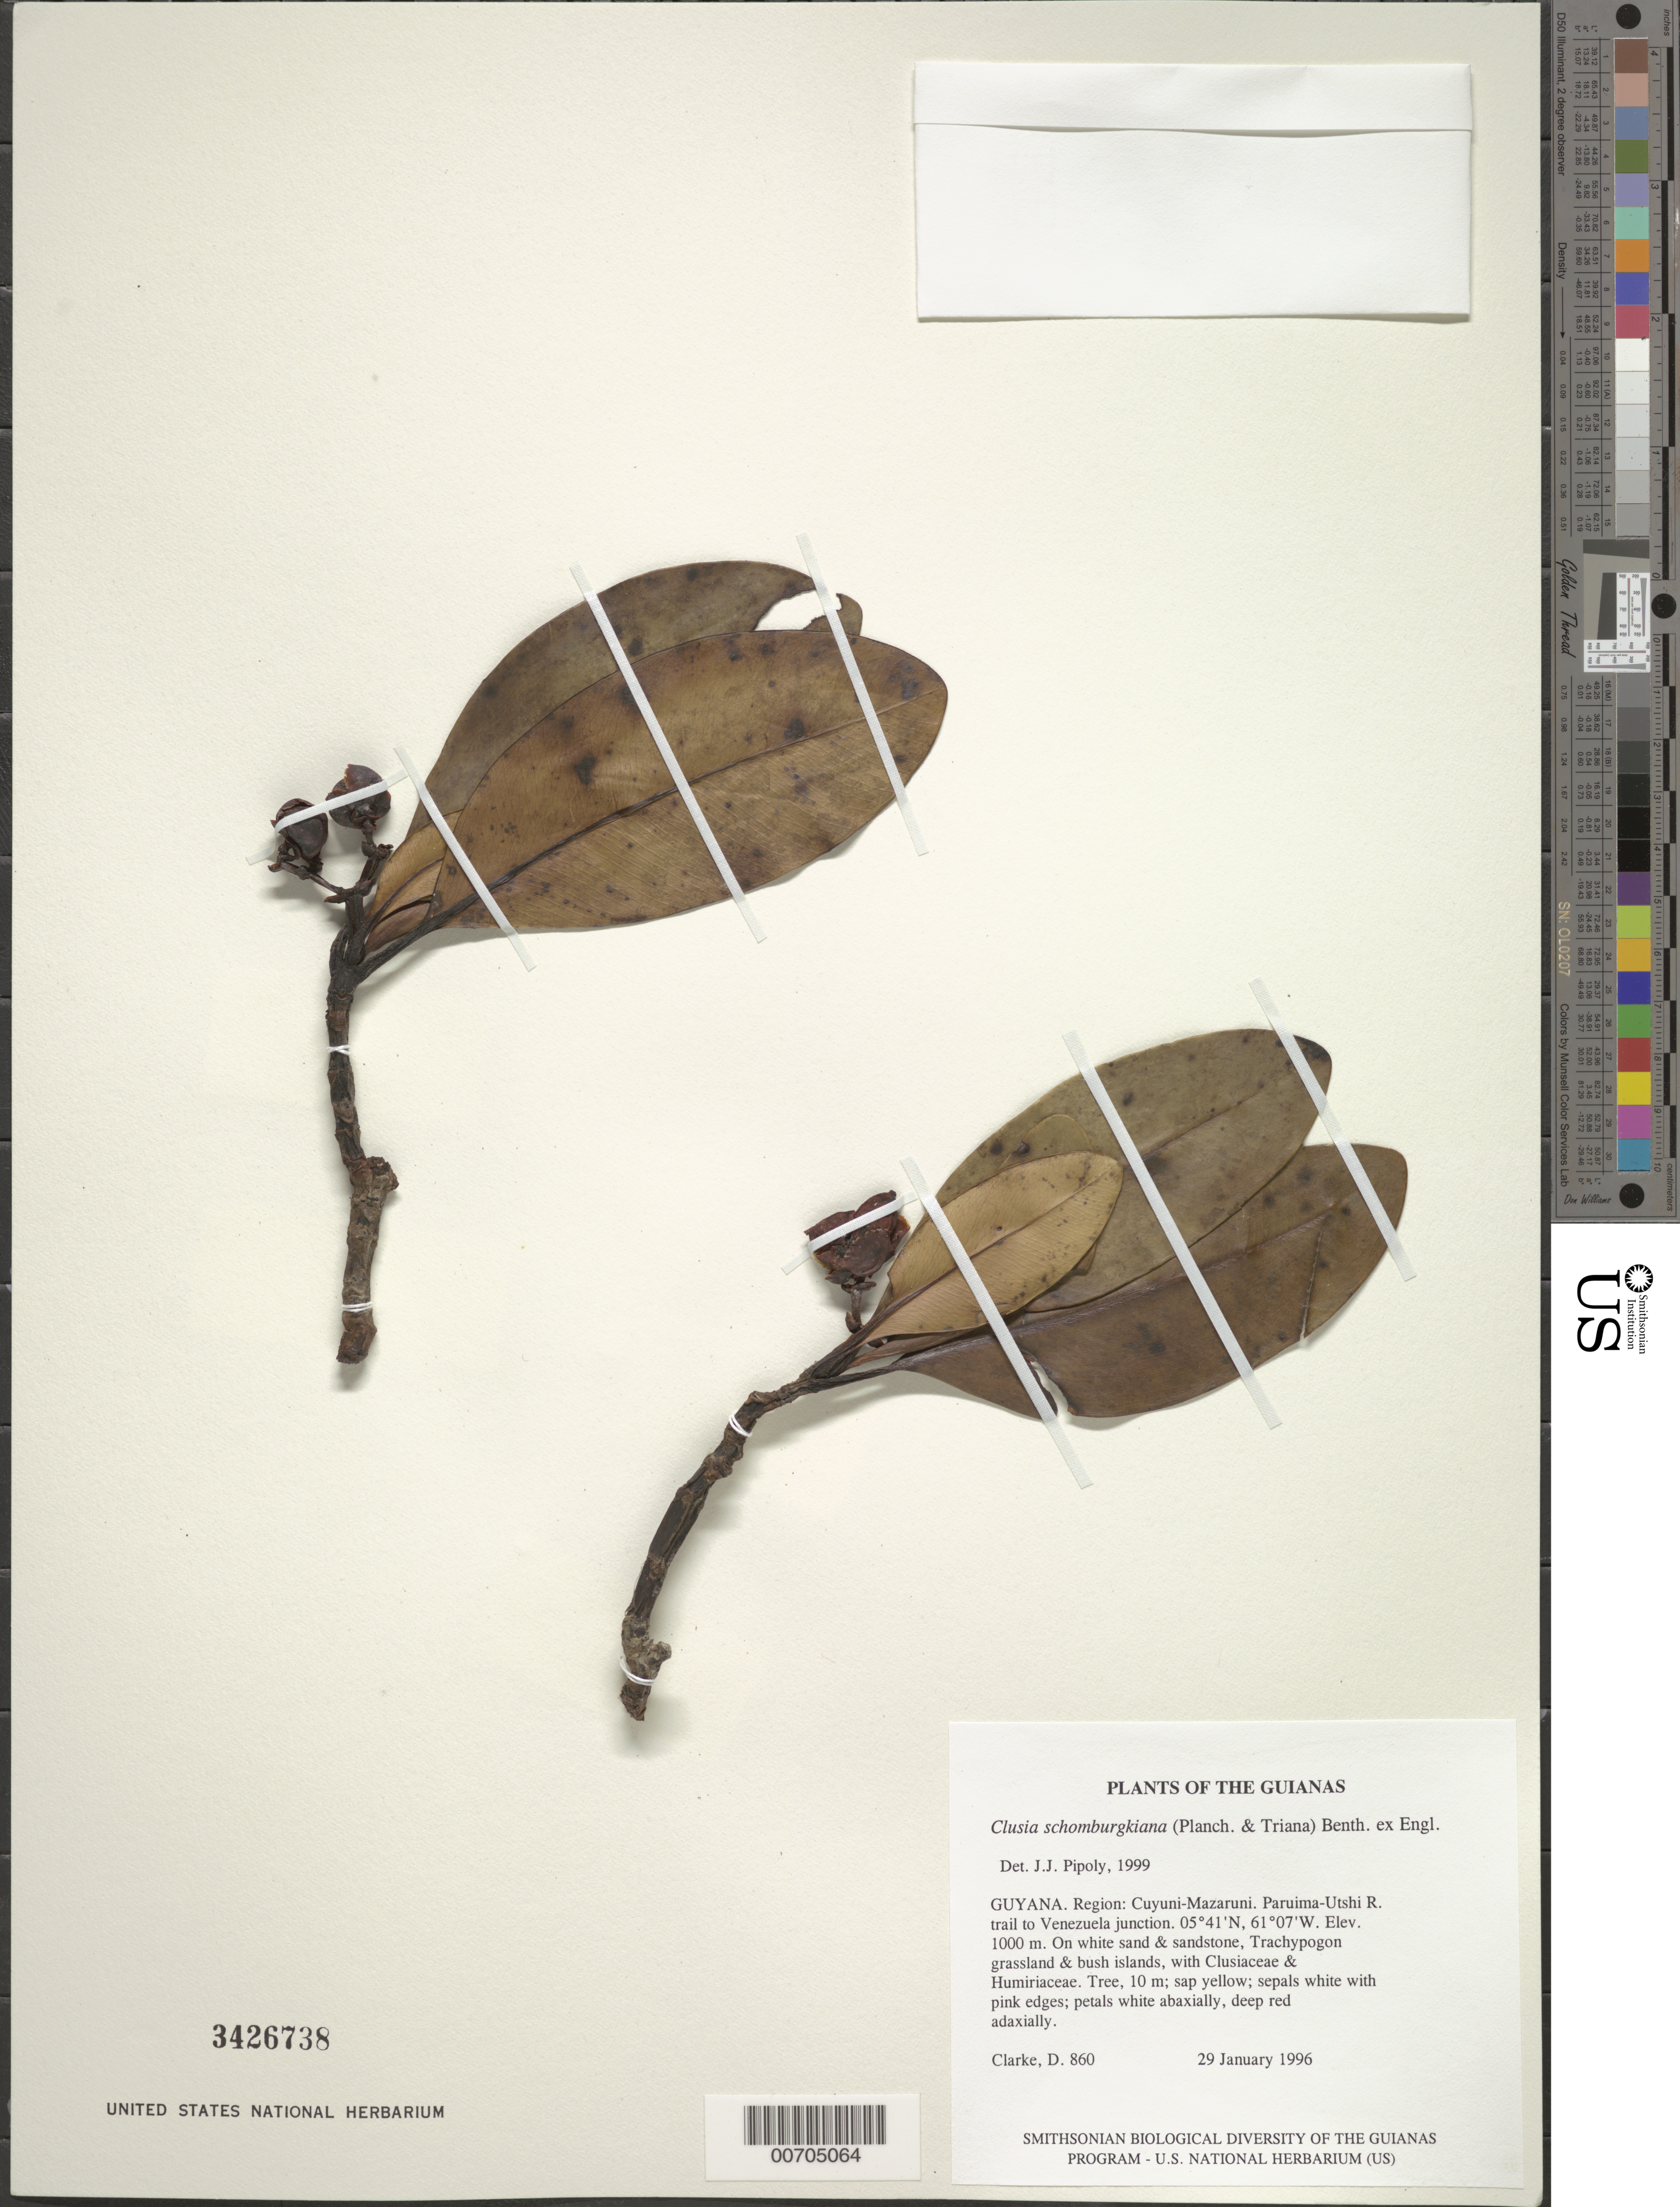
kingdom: Plantae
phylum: Tracheophyta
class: Magnoliopsida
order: Malpighiales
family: Clusiaceae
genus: Clusia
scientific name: Clusia schomburgkiana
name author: (Planch. & Triana) Benth. ex Engl.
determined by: Pipoly, J. J., III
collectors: H. D. Clarke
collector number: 860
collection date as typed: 29 January 1996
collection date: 1996-01-29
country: Guyana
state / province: Cuyuni-Mazaruni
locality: Paruima-Utshi R. trail to Venezuela junction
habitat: On white sand & sandstone, Trachypogon grassland & bush islands, with Clusiaceae & Humiriaceae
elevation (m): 1000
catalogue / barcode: US 3426738